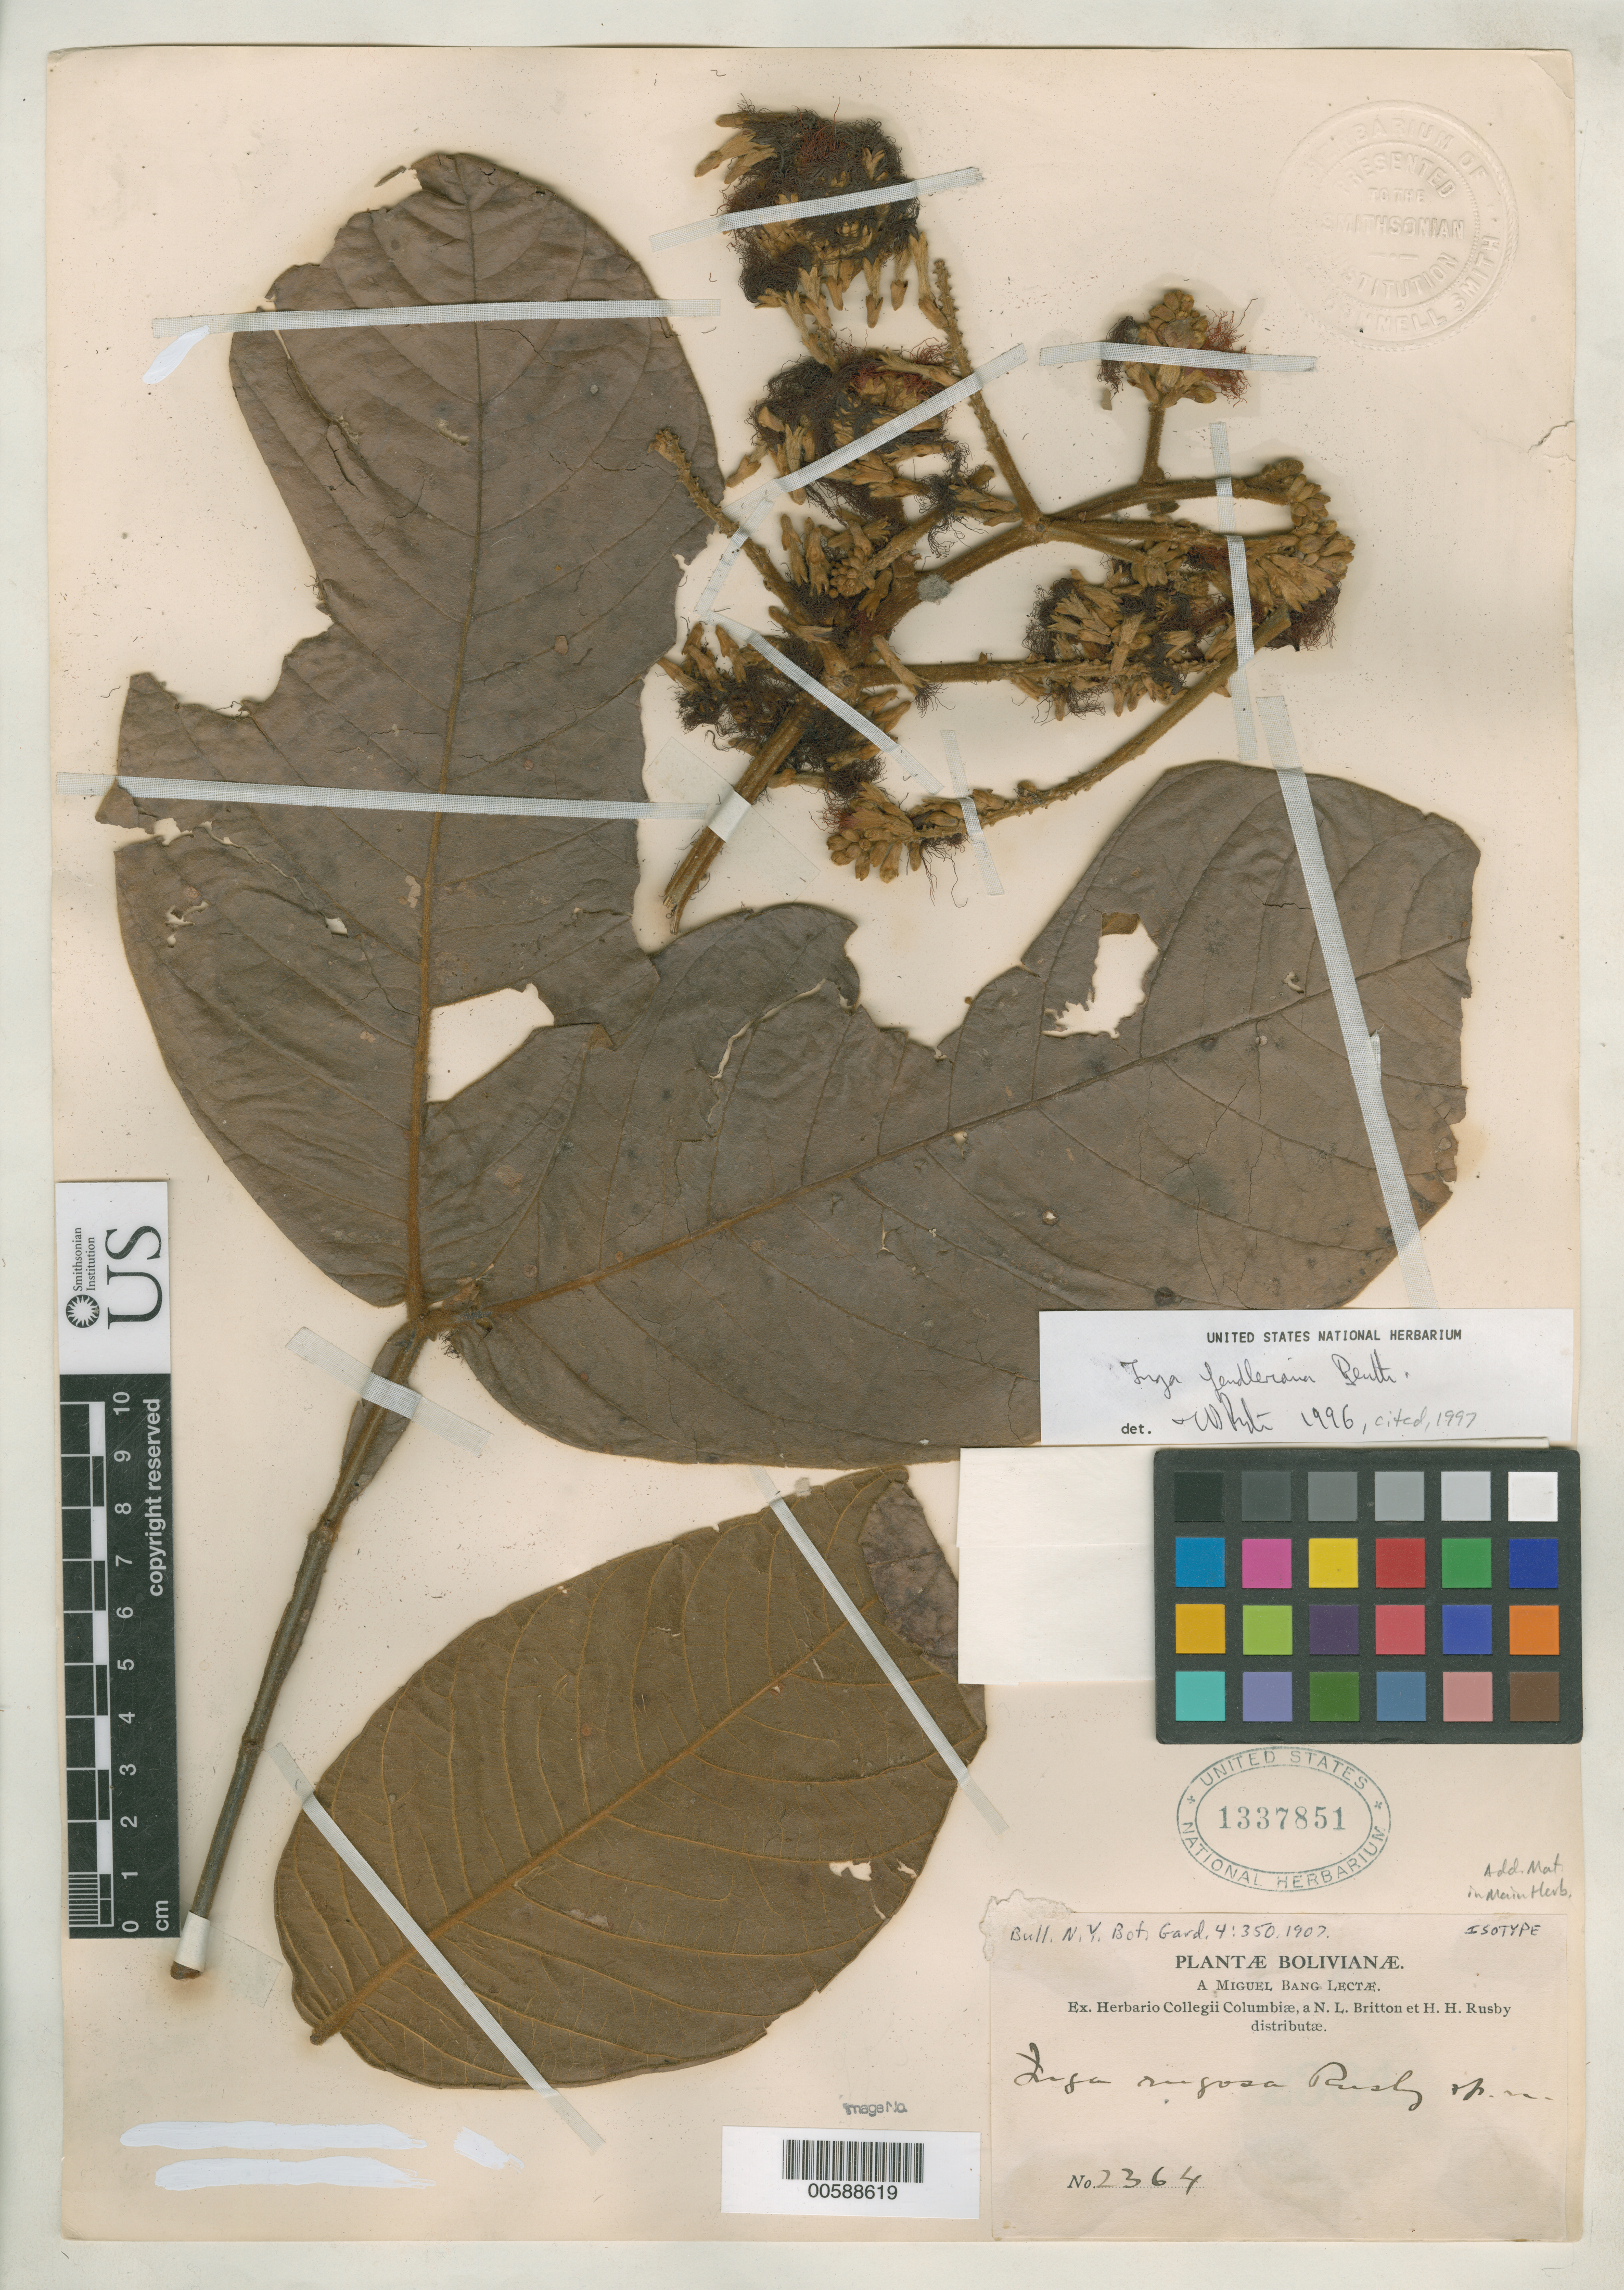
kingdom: Plantae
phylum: Tracheophyta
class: Magnoliopsida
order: Fabales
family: Fabaceae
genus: Inga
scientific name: Inga rugosa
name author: Rusby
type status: Isotype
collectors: M. Bang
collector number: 2364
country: Bolivia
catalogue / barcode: US 1337851